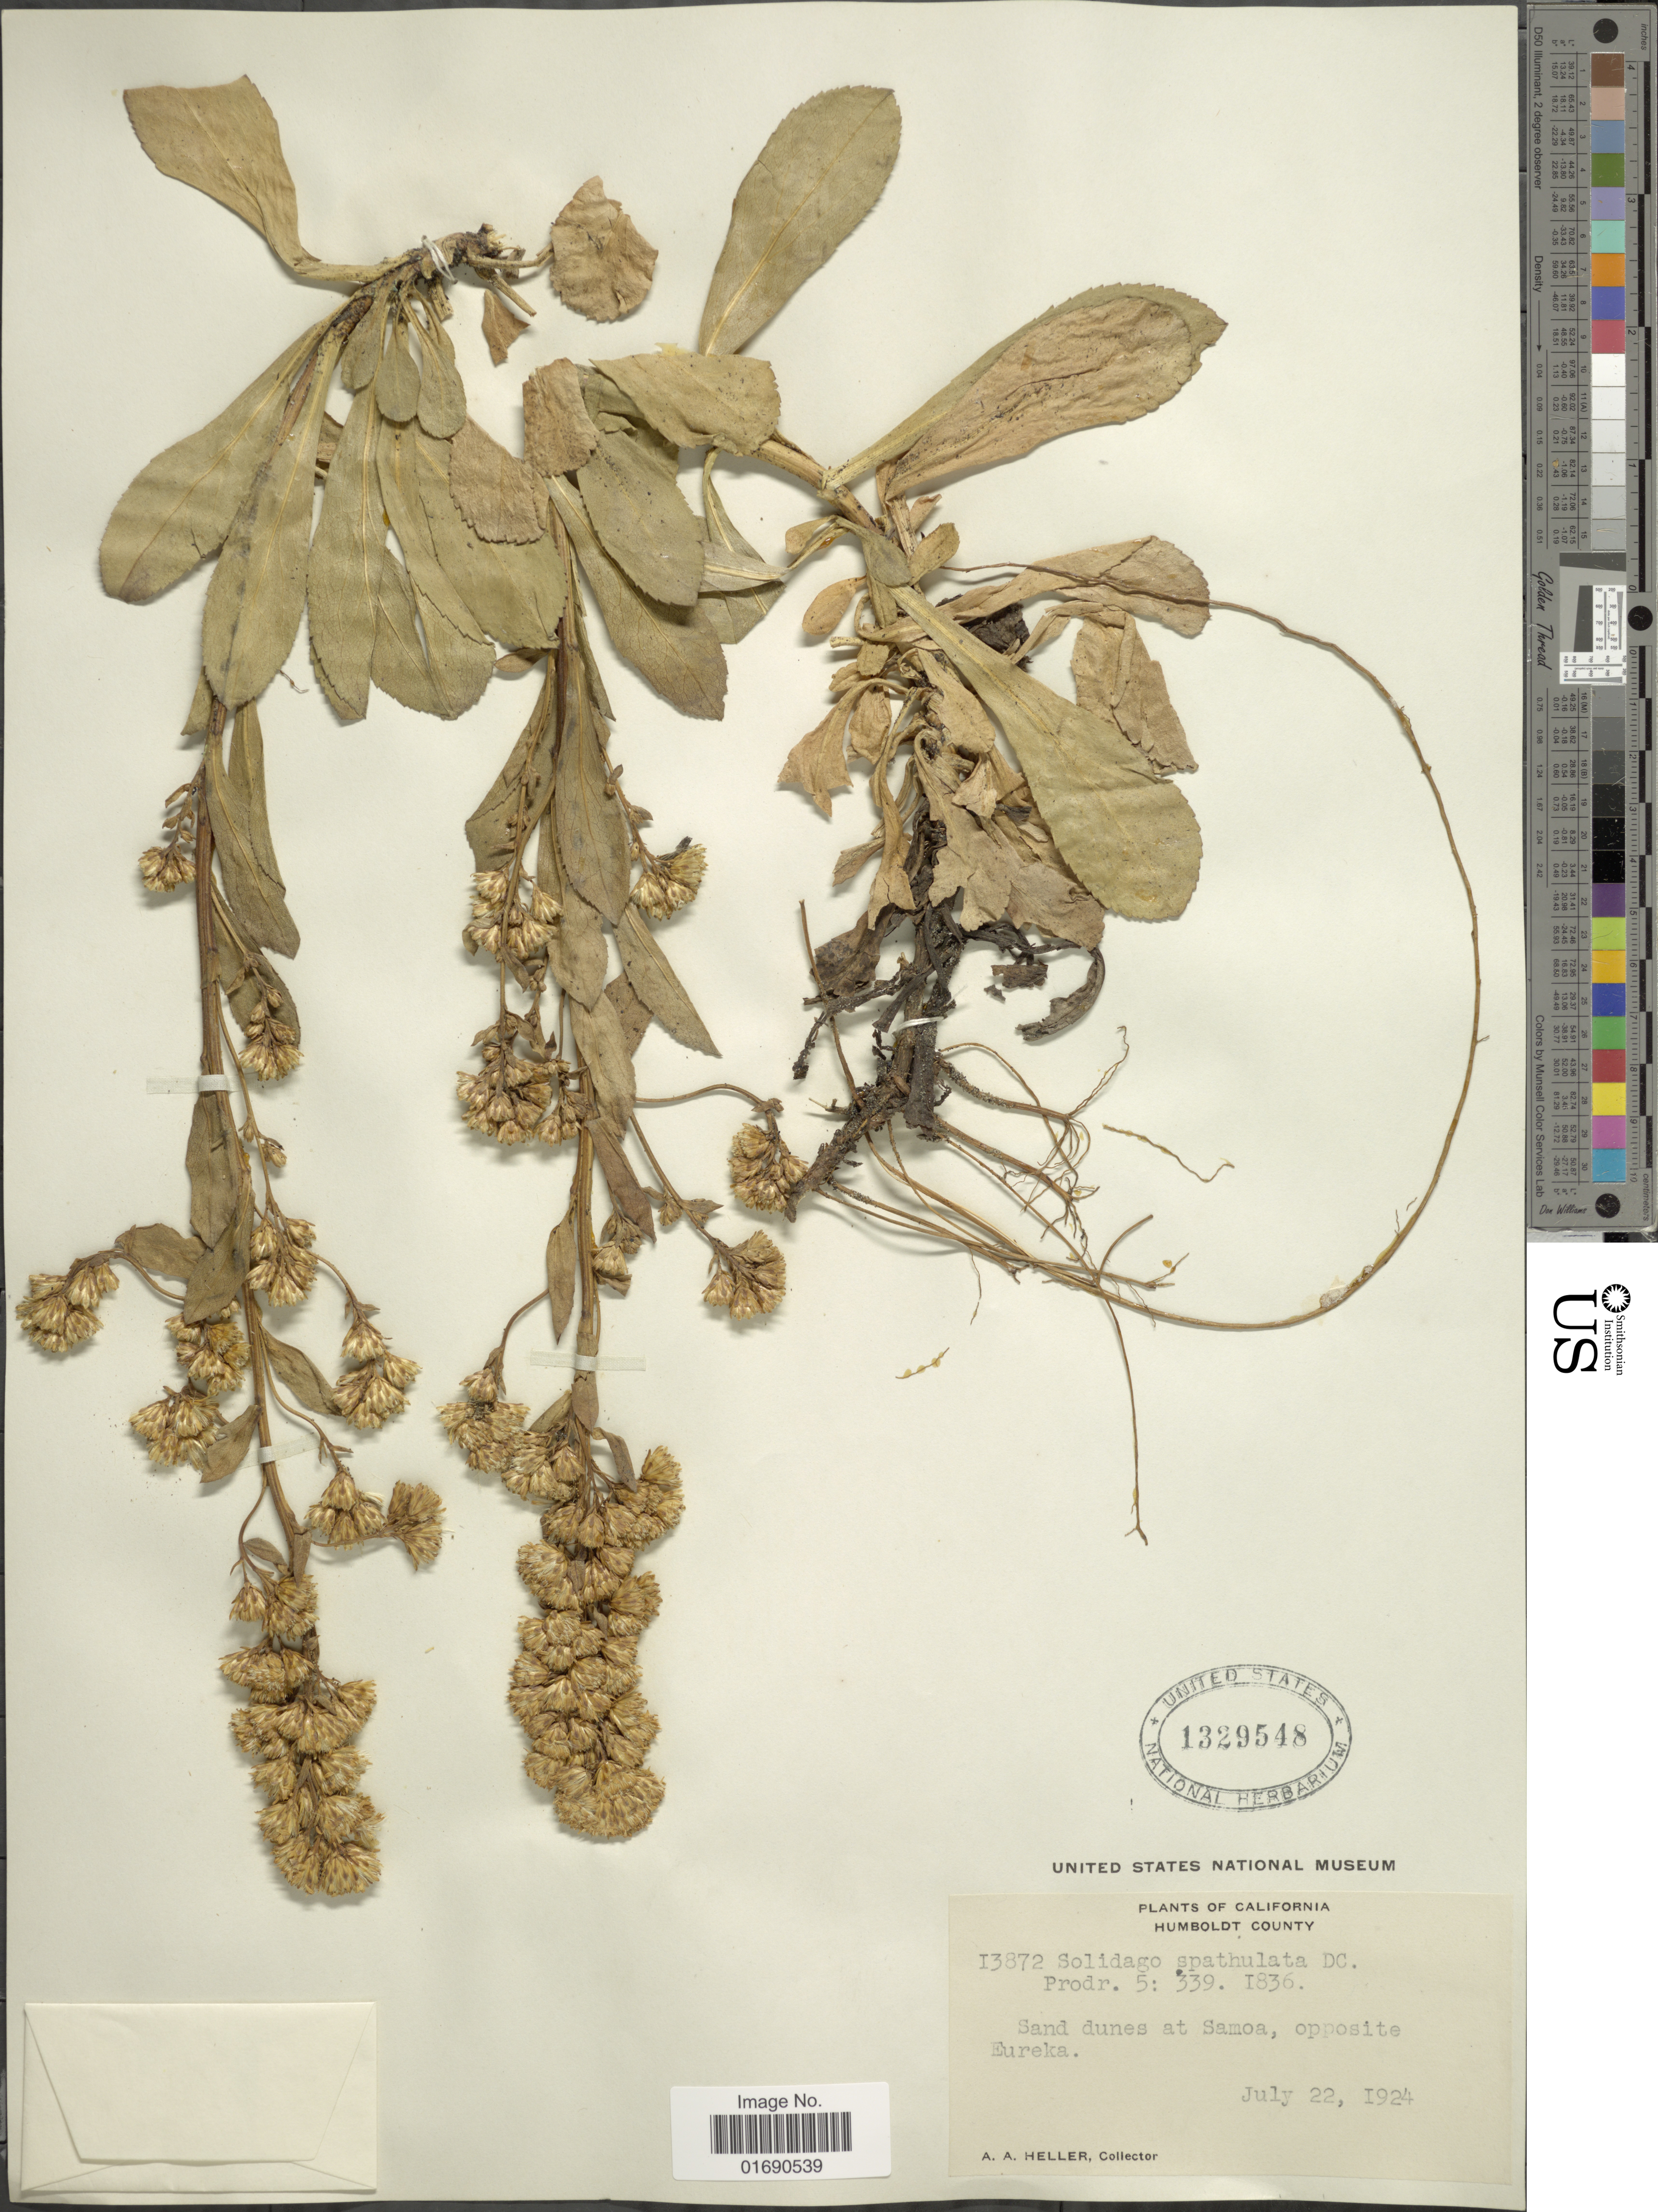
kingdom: Plantae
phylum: Tracheophyta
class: Magnoliopsida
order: Asterales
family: Asteraceae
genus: Solidago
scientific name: Solidago spathulata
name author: DC.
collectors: A. A. Heller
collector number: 13872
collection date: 1924-07-22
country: United States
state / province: California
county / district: Humboldt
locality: Humboldt County, Sand dunes at Samoa, opposite Eureka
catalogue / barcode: US 1329548